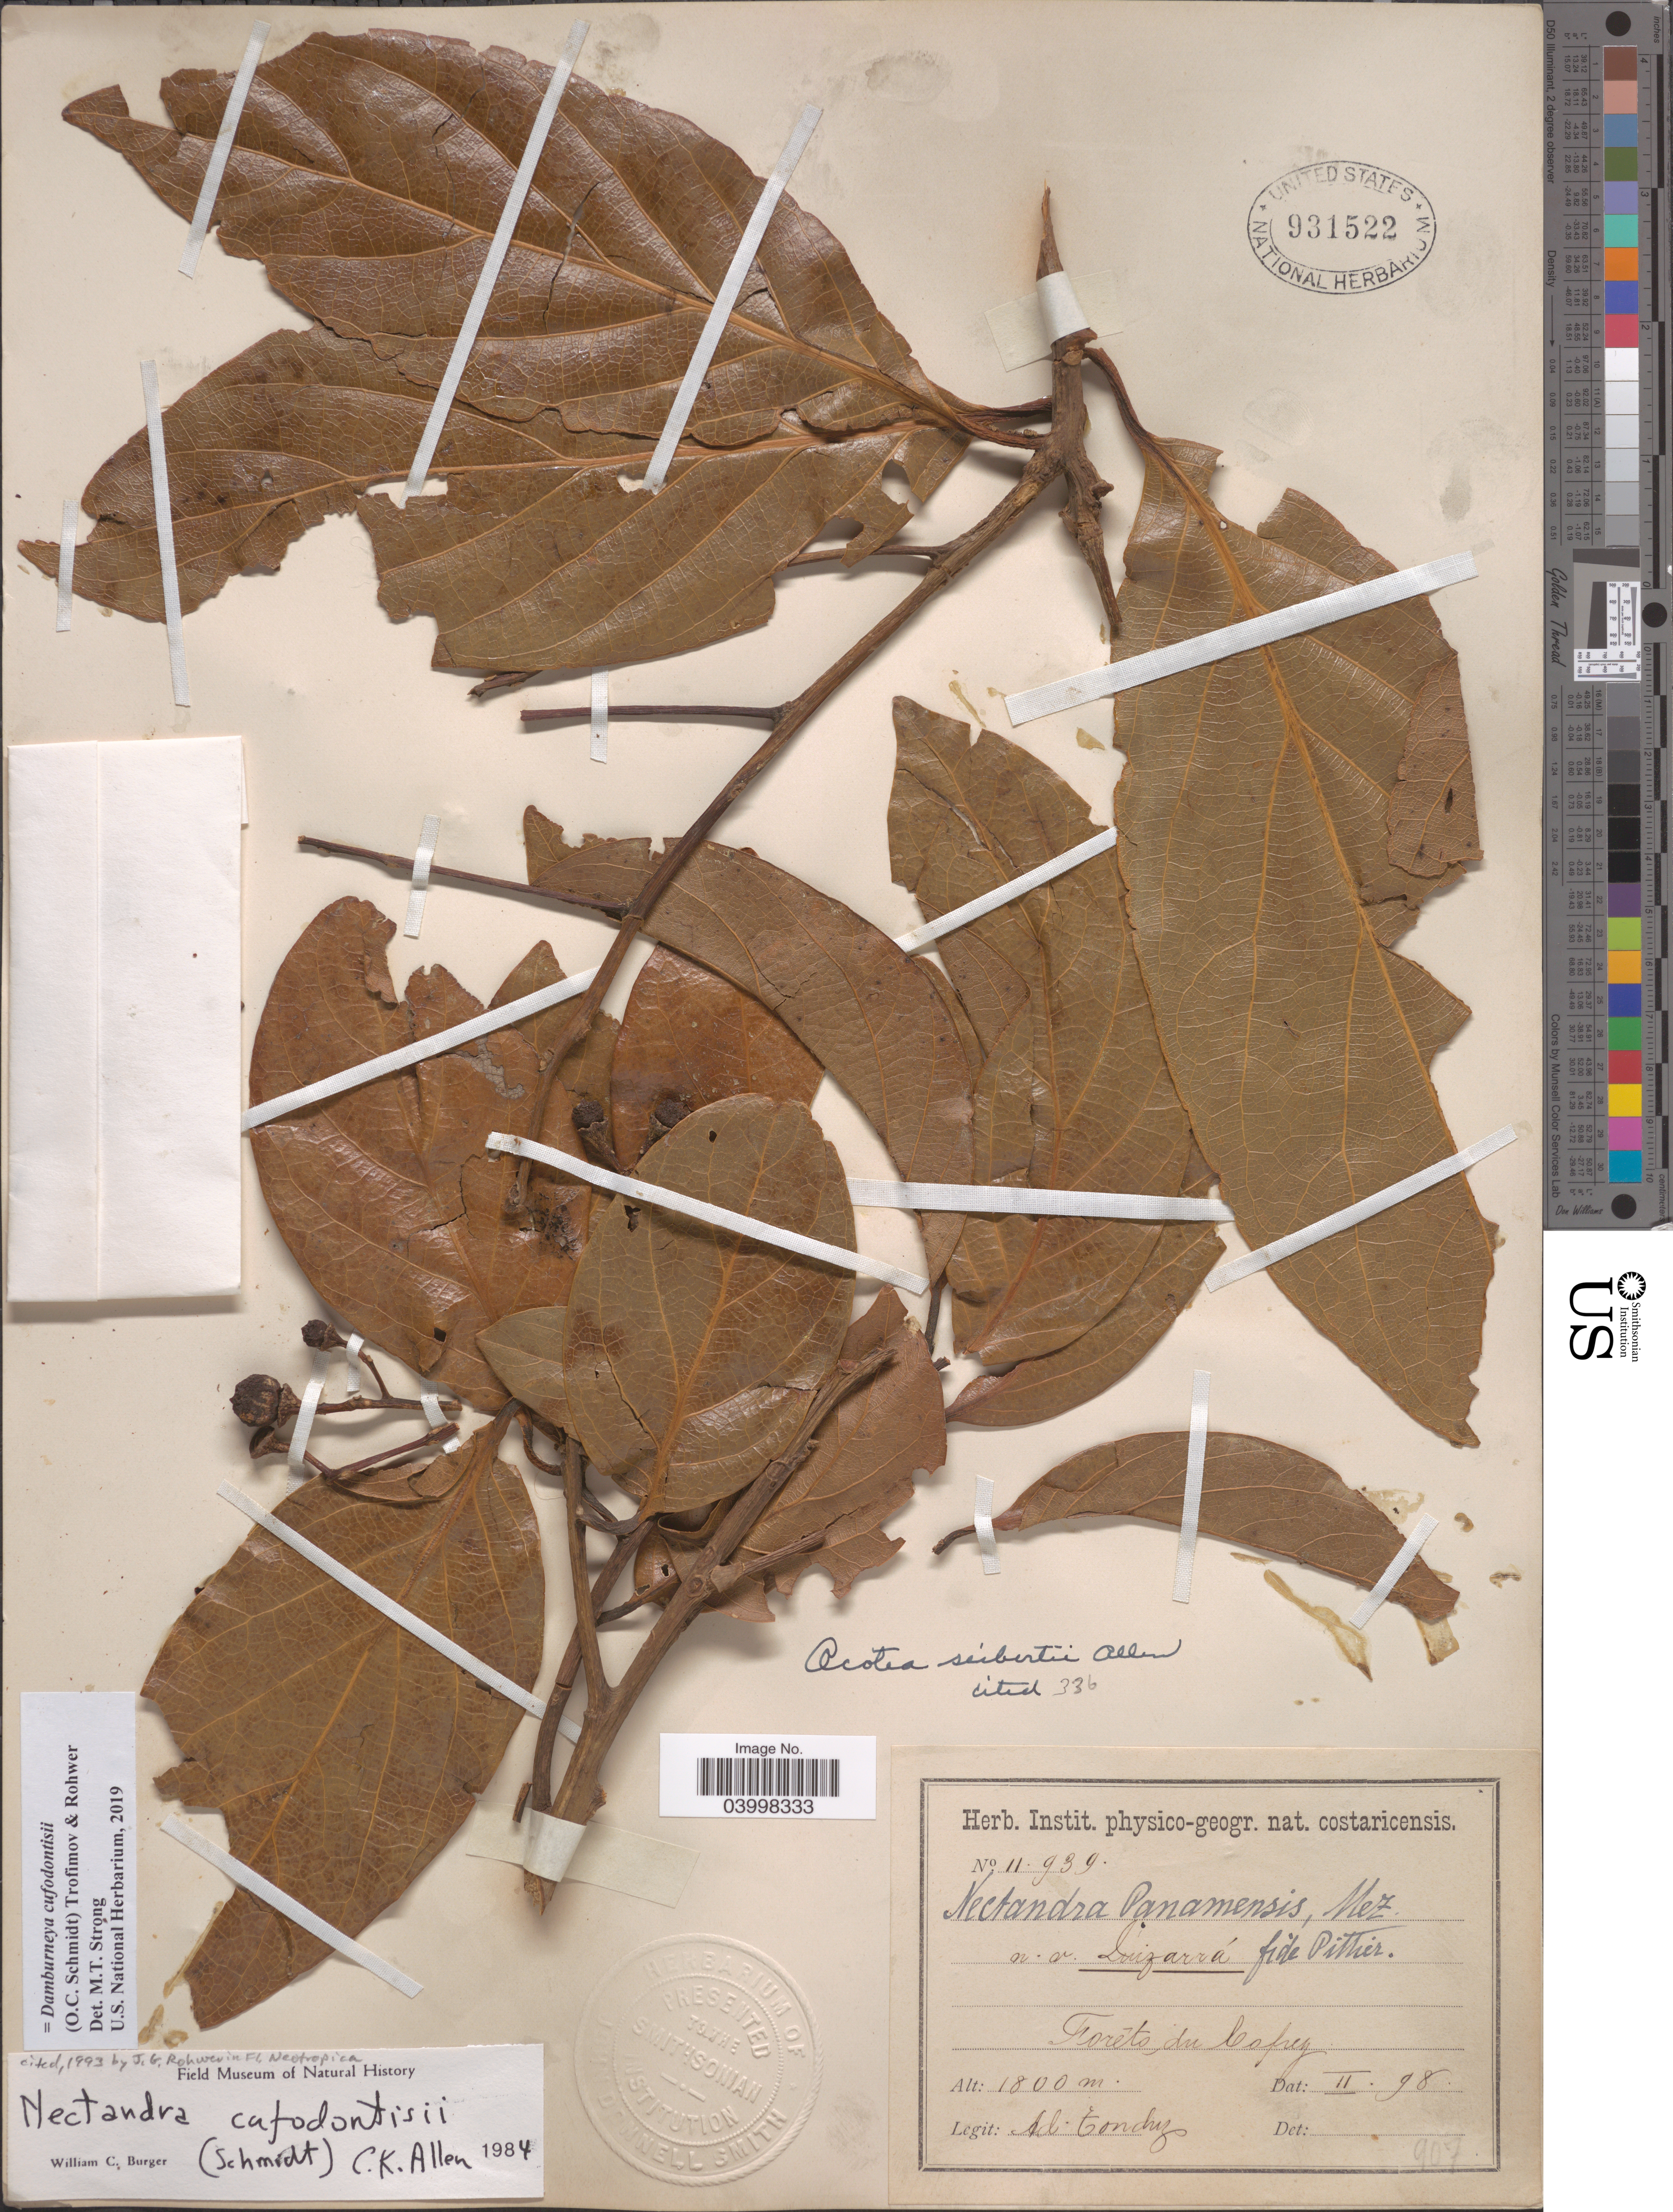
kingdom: Plantae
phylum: Tracheophyta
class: Magnoliopsida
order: Laurales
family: Lauraceae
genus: Damburneya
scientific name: Damburneya cufodontisii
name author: (O.C. Schmidt in Cufod.) Trofimov & Rohwer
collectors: A. Tonduz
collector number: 11939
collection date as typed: Transcribed d/m/y: /2/98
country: Costa Rica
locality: Forêts du Copey.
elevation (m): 1800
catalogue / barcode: US 931522